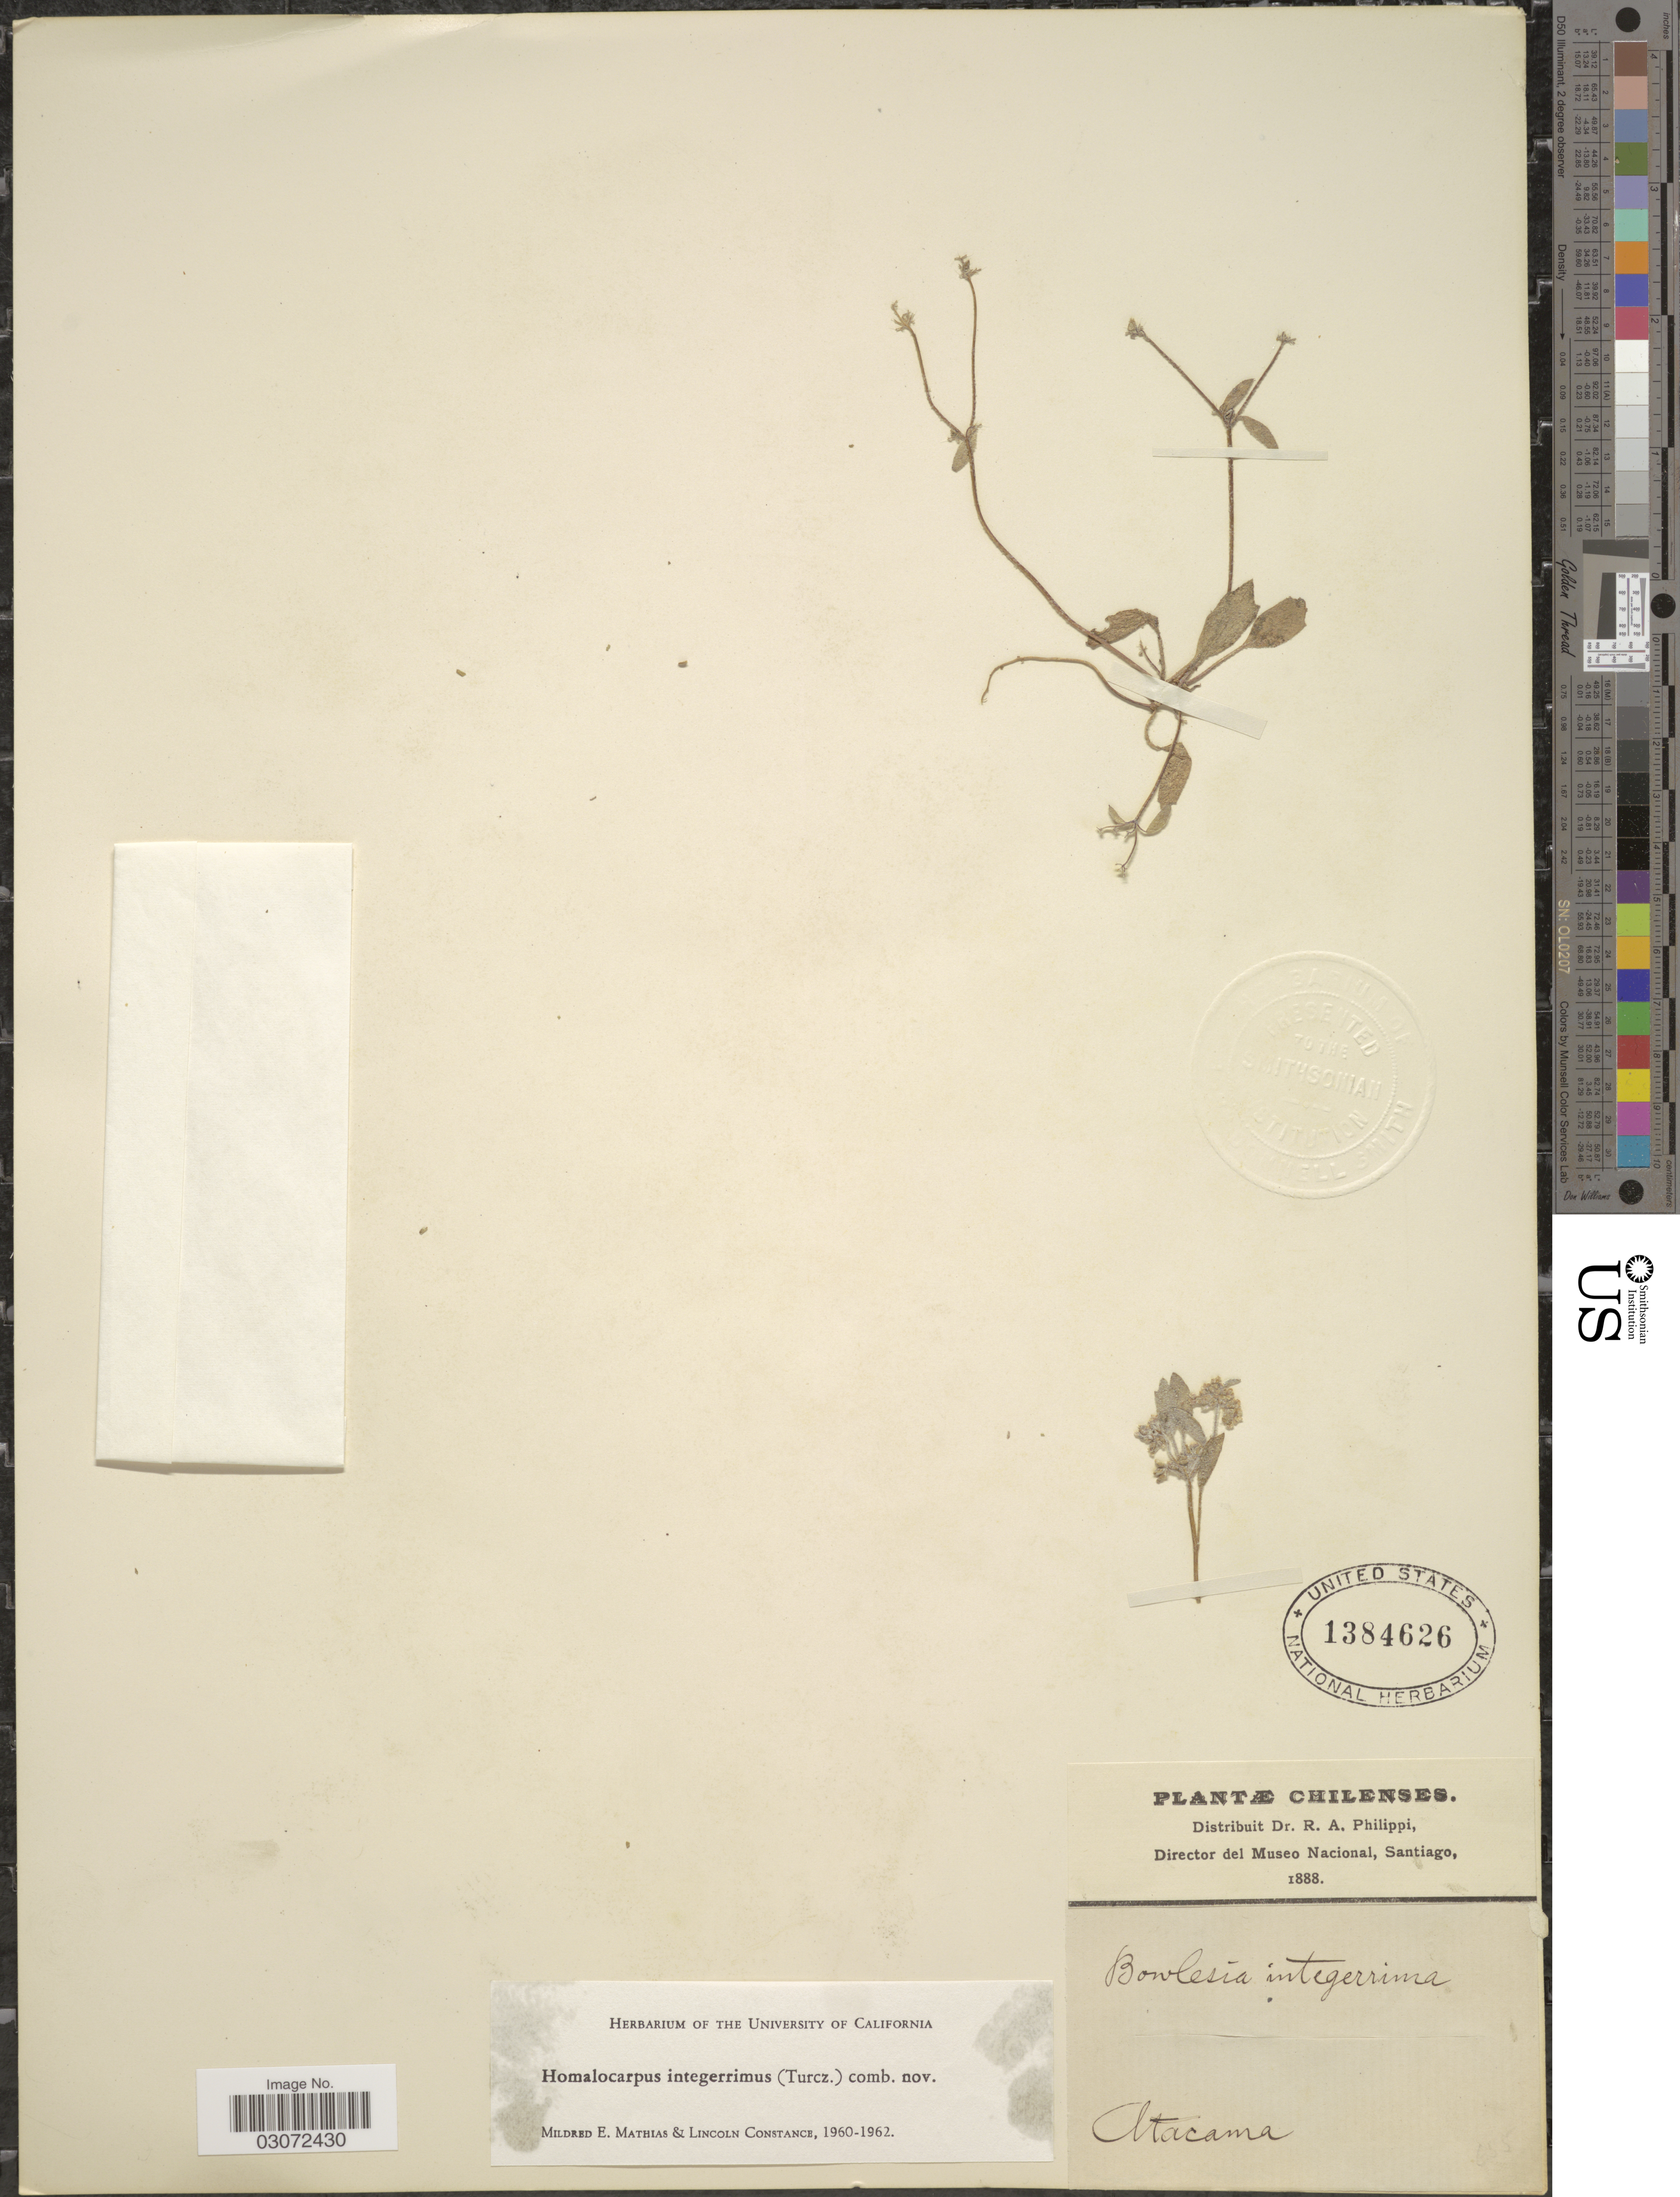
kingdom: Plantae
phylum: Tracheophyta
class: Magnoliopsida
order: Apiales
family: Apiaceae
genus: Homalocarpus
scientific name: Homalocarpus integerrimus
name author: (Turcz.) Mathias & Constance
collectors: ex. herb. R.A. Philippi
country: Chile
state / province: Atacama (III)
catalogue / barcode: US 1384626